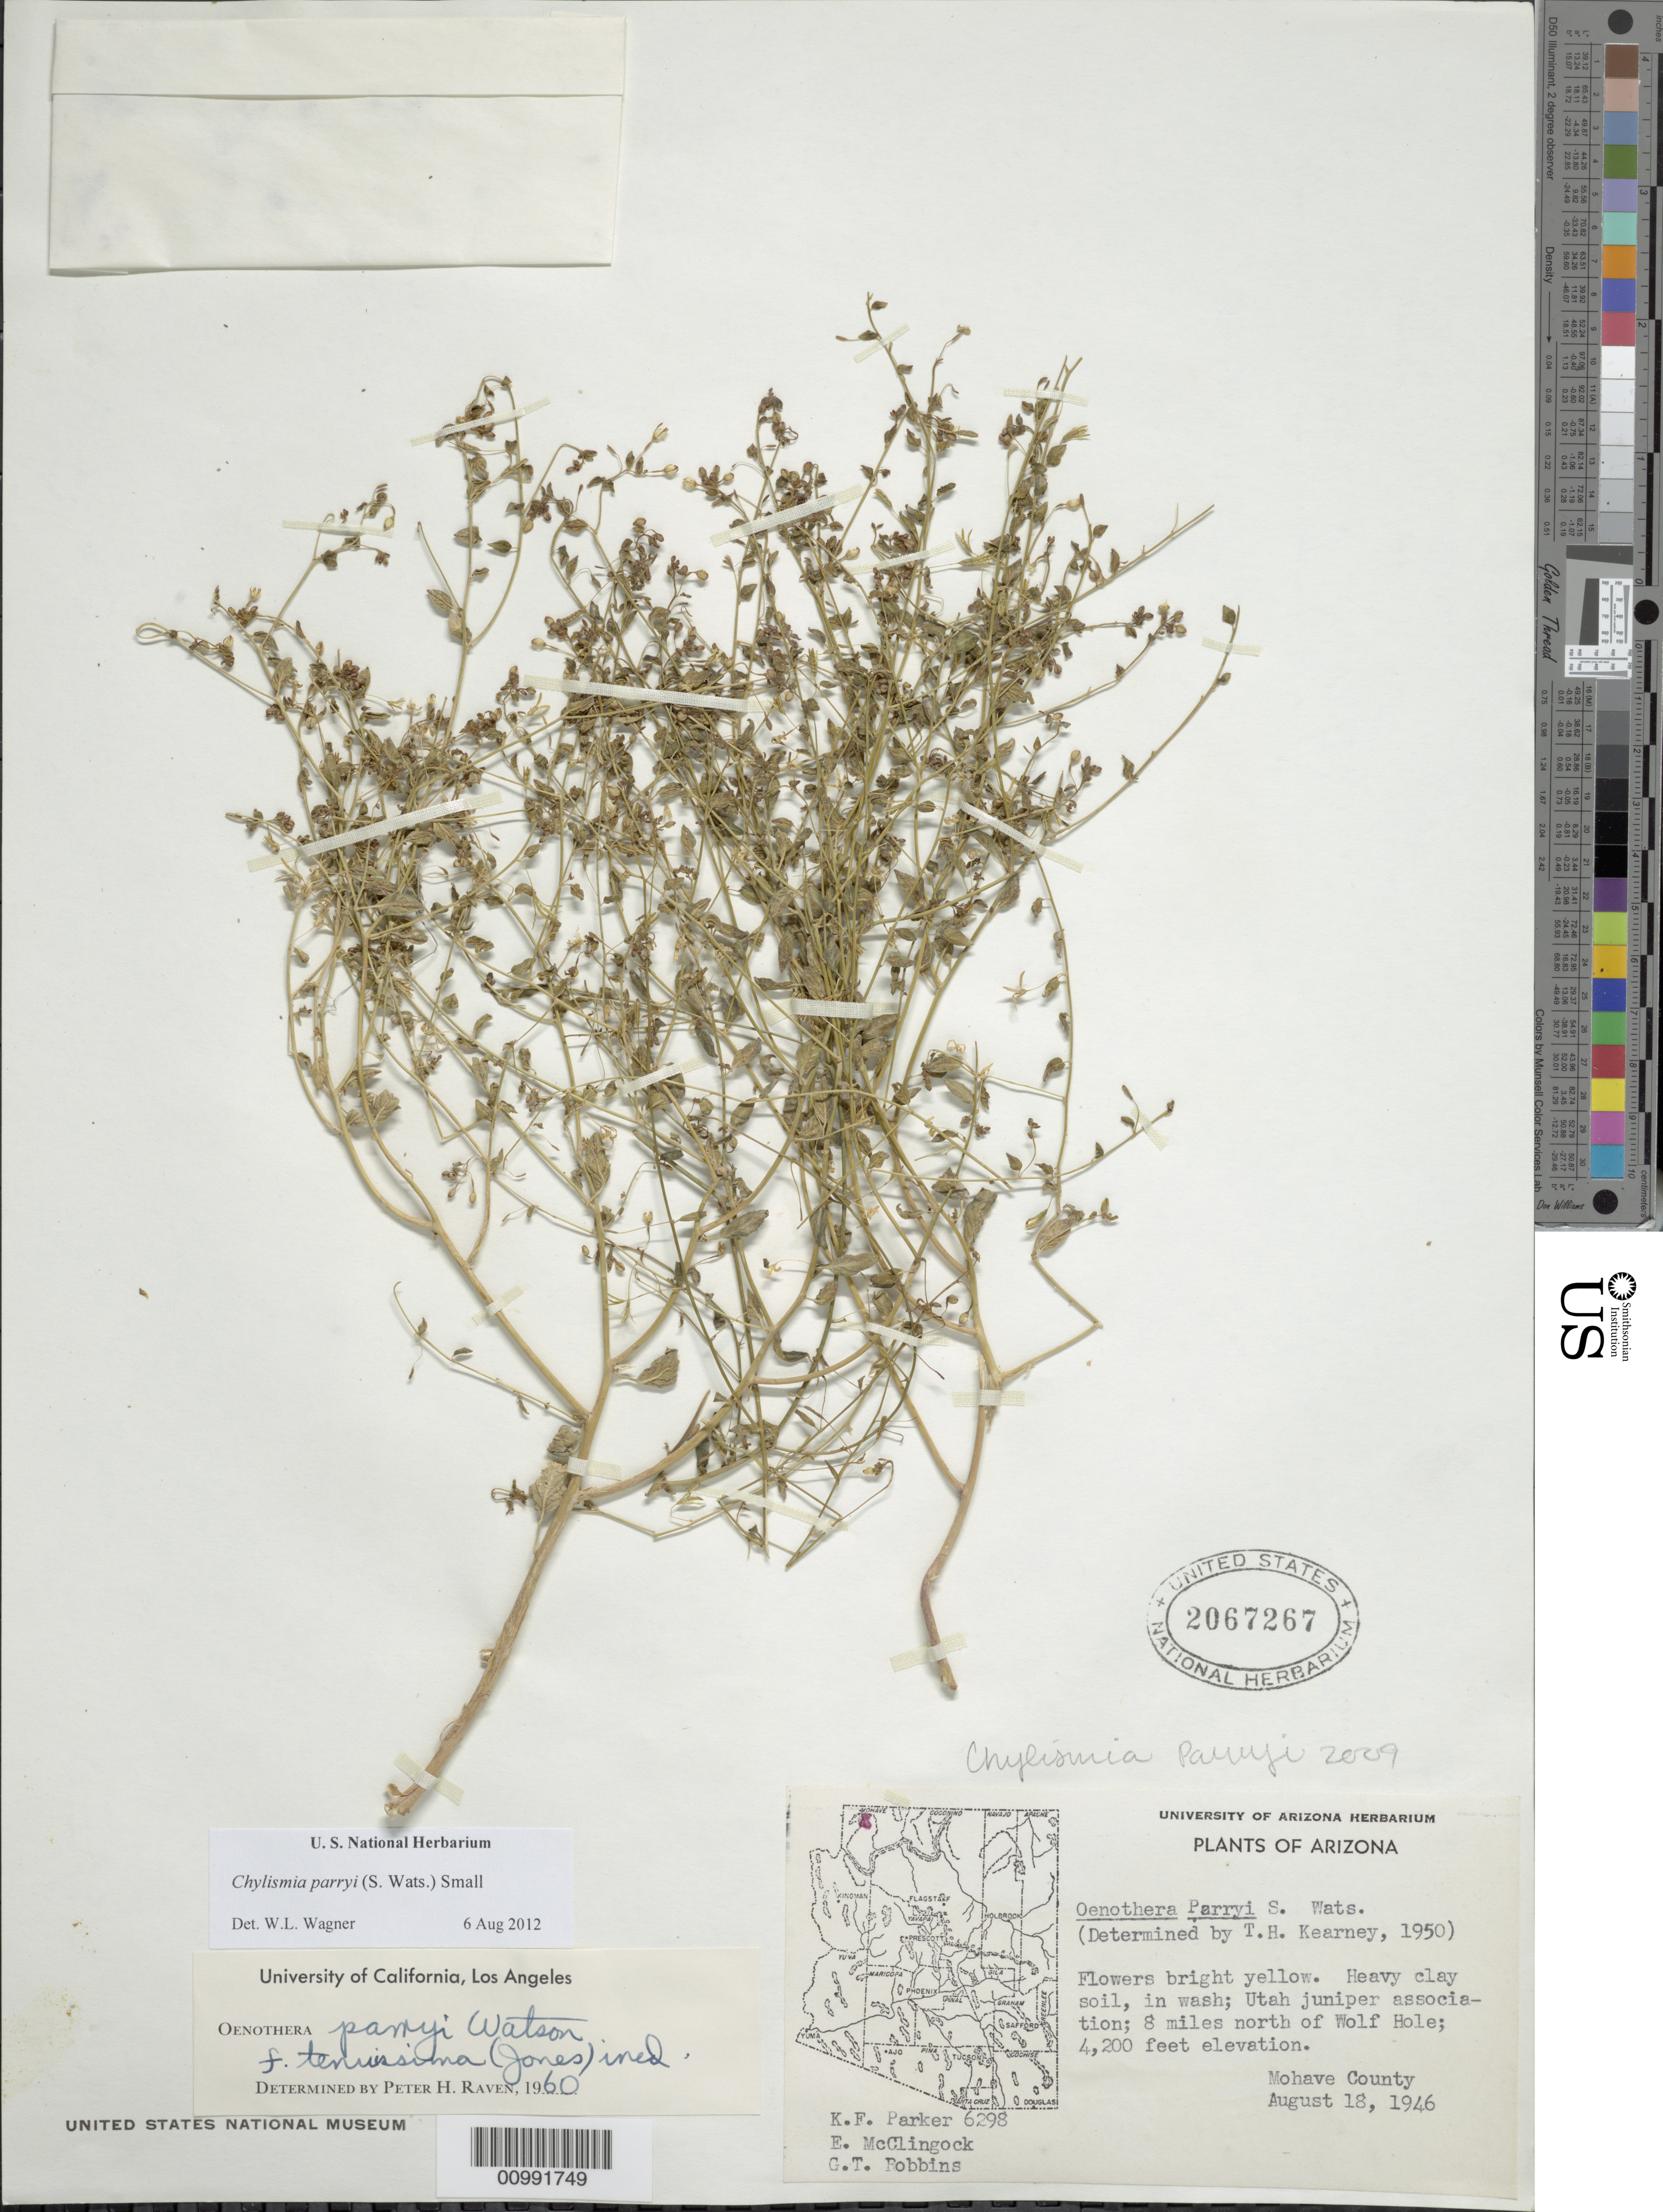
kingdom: Plantae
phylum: Tracheophyta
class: Magnoliopsida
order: Myrtales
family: Onagraceae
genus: Chylismia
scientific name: Chylismia parryi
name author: (S. Watson) Small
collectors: K. F. Parker & E. McClintock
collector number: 6298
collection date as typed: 18 Aug 1946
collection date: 1946-08-18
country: United States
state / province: Arizona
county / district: Mohave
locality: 8 miles N of Wolf Hole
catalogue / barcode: US 2067267